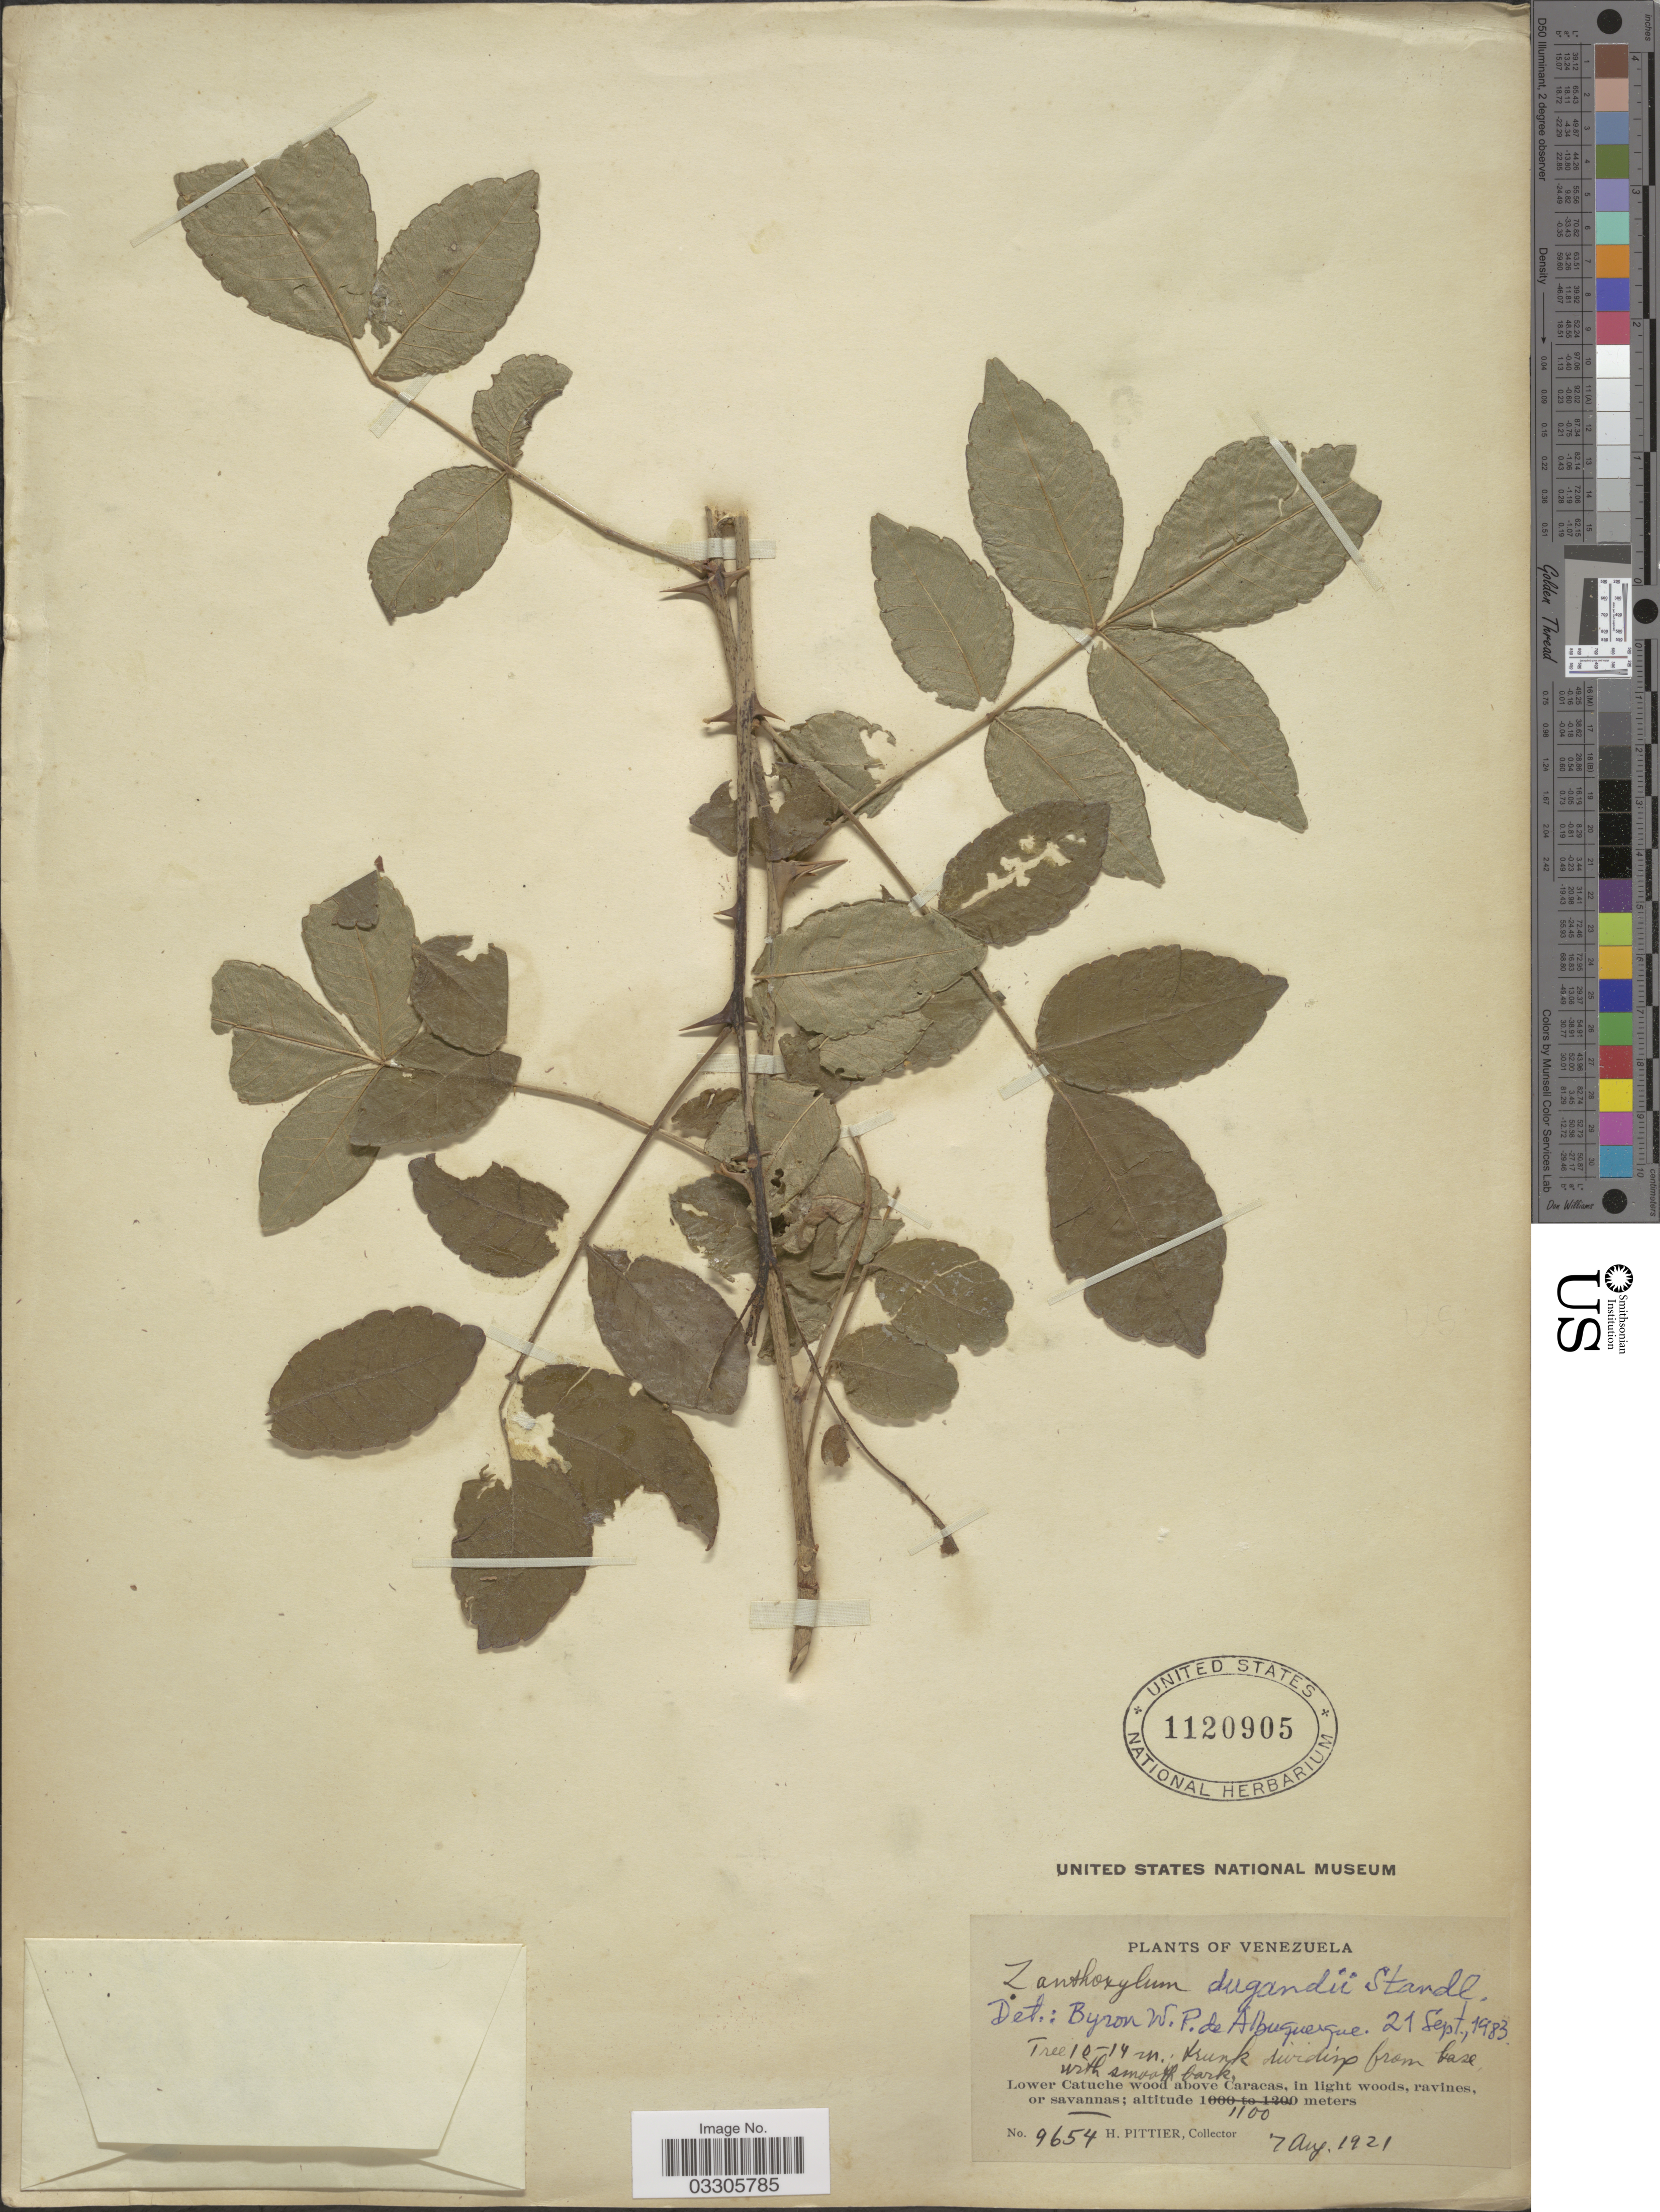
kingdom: Plantae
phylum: Tracheophyta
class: Magnoliopsida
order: Sapindales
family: Rutaceae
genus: Zanthoxylum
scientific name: Zanthoxylum mollissimum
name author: (Engl.) P. Wilson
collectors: H. F. Pittier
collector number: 9654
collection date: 1921-08-07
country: Venezuela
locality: Lower Catuche wood above Caracas.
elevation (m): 1100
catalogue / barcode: US 1120905